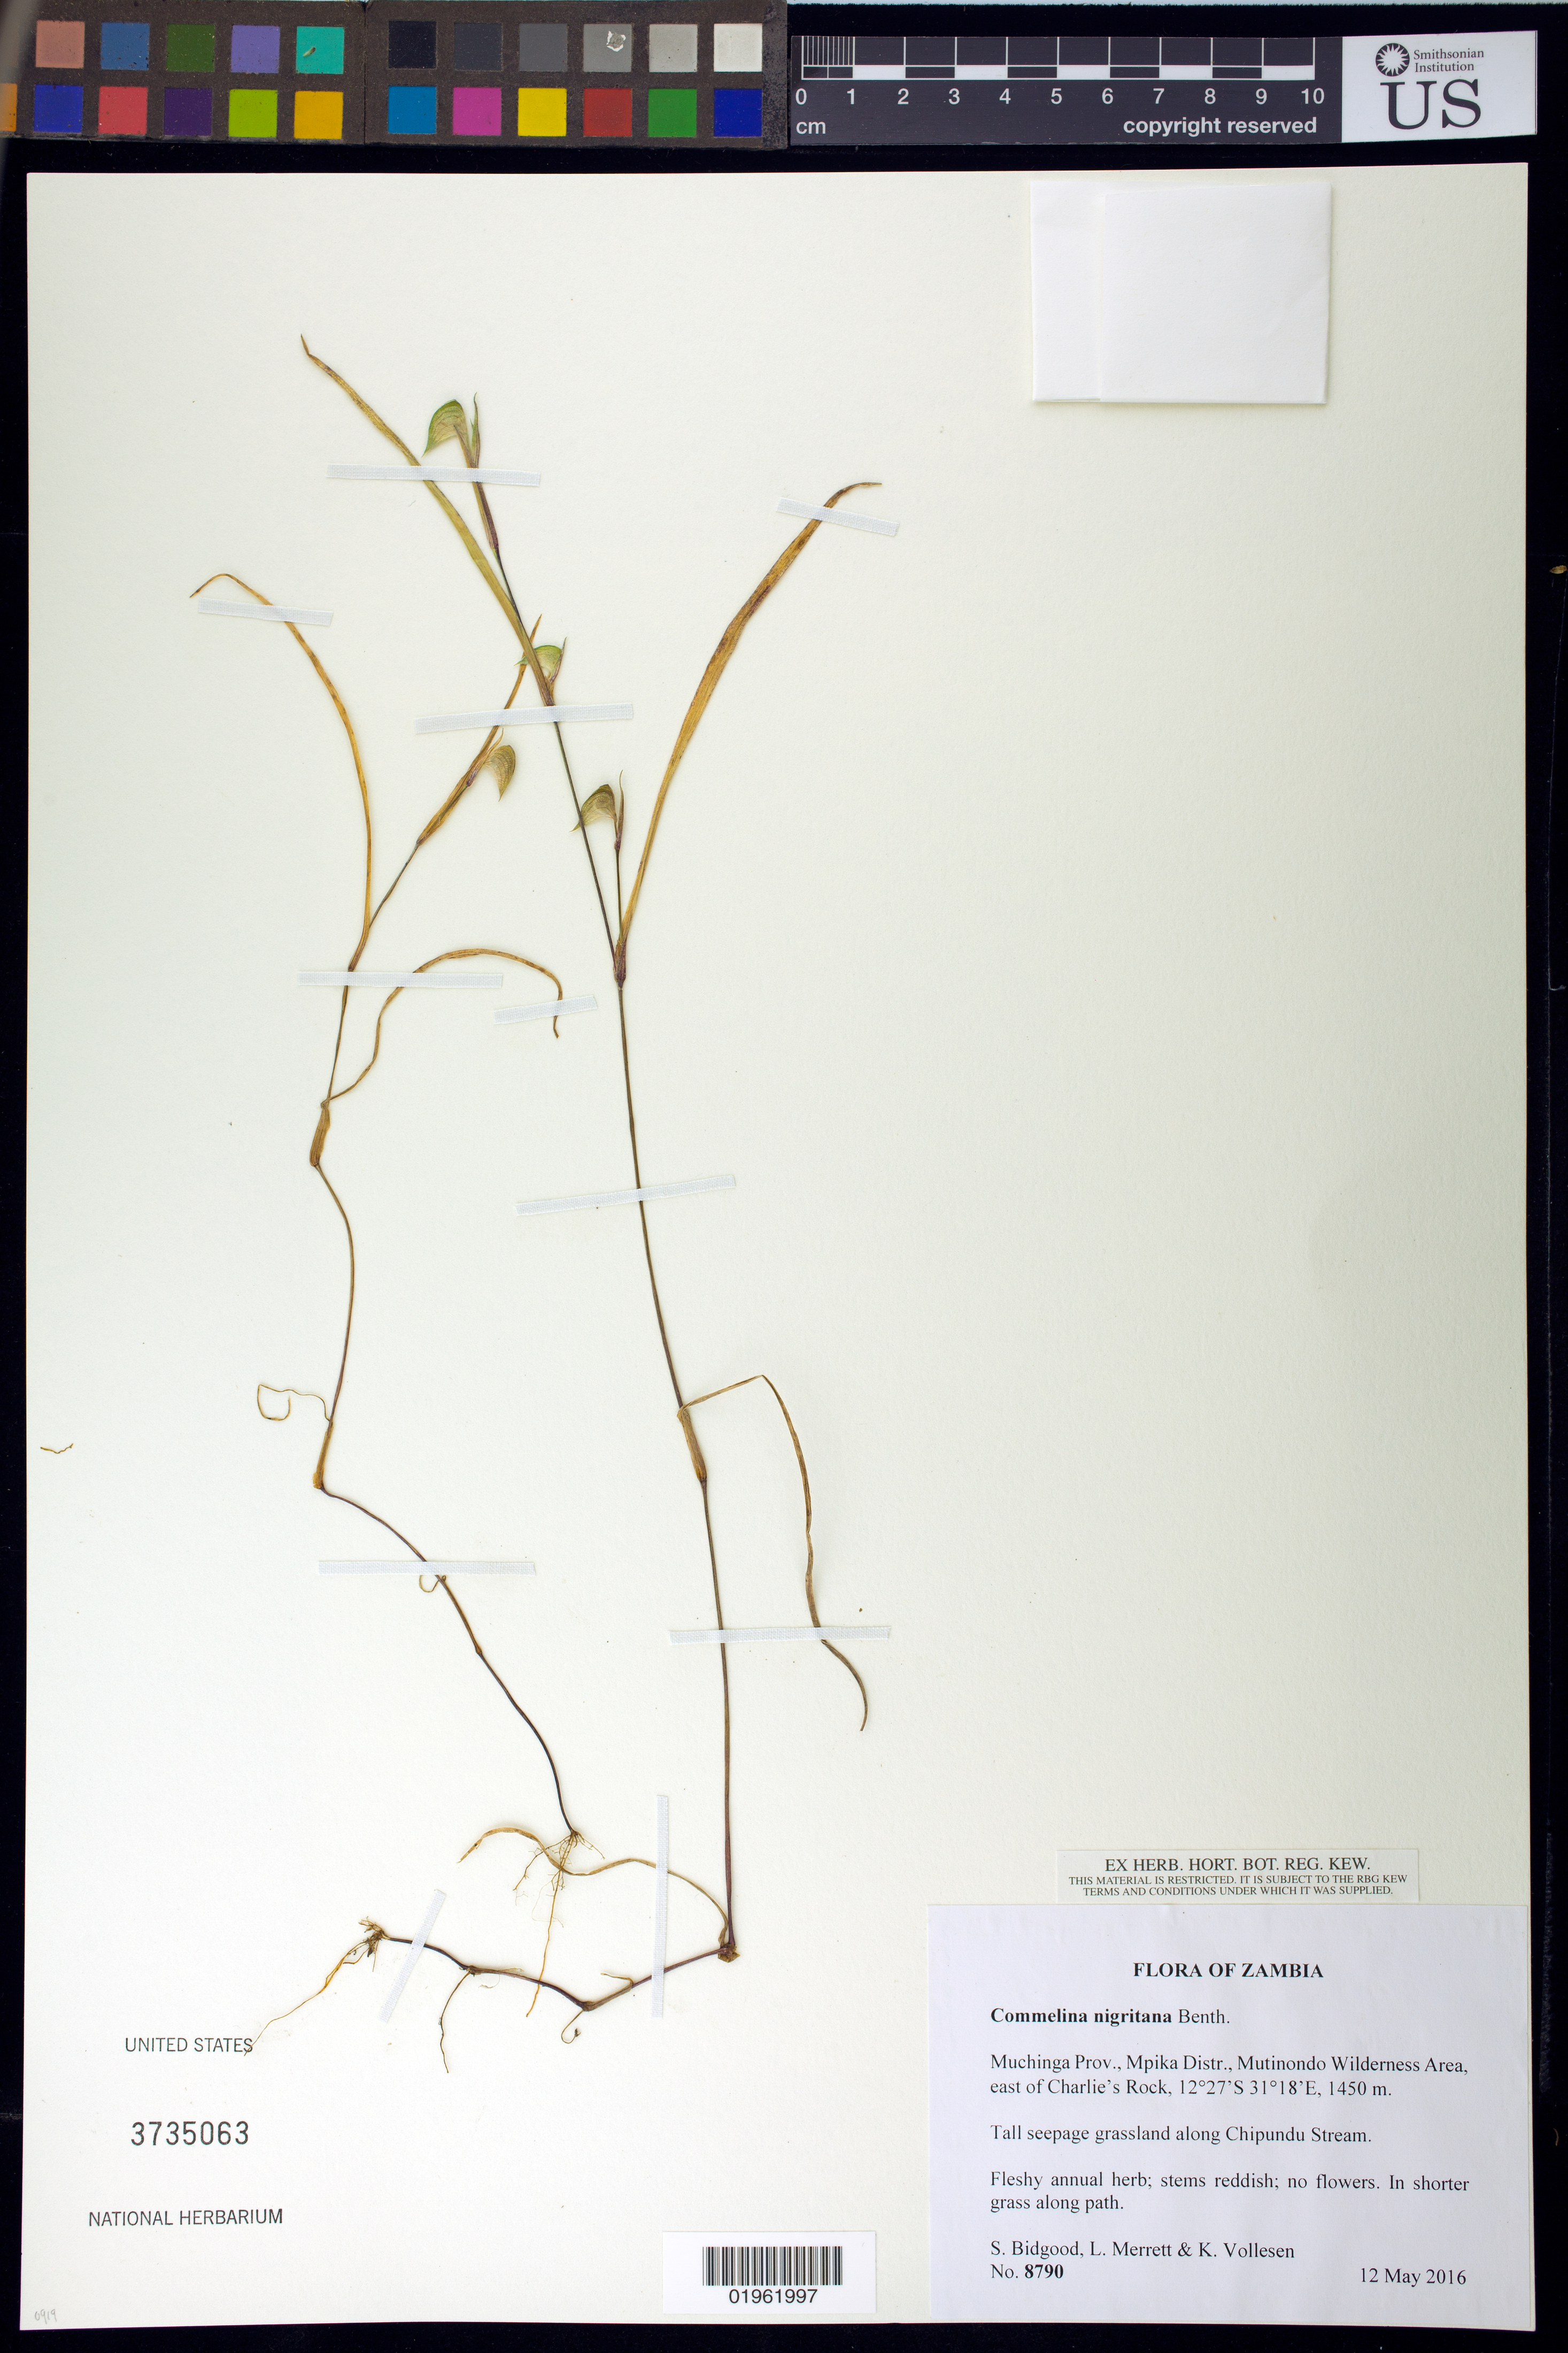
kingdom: Plantae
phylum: Tracheophyta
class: Liliopsida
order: Commelinales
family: Commelinaceae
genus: Commelina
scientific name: Commelina nigritana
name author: Benth.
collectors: S. Bidgood et al.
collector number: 8790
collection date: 2016-05-12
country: Zambia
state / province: Muchinga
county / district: Mpika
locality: Mutinondo Wilderness Area, east of Charlie's Rock.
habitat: Tall seepage grassland along Chipundu Stream.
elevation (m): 1450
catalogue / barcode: US 3735063